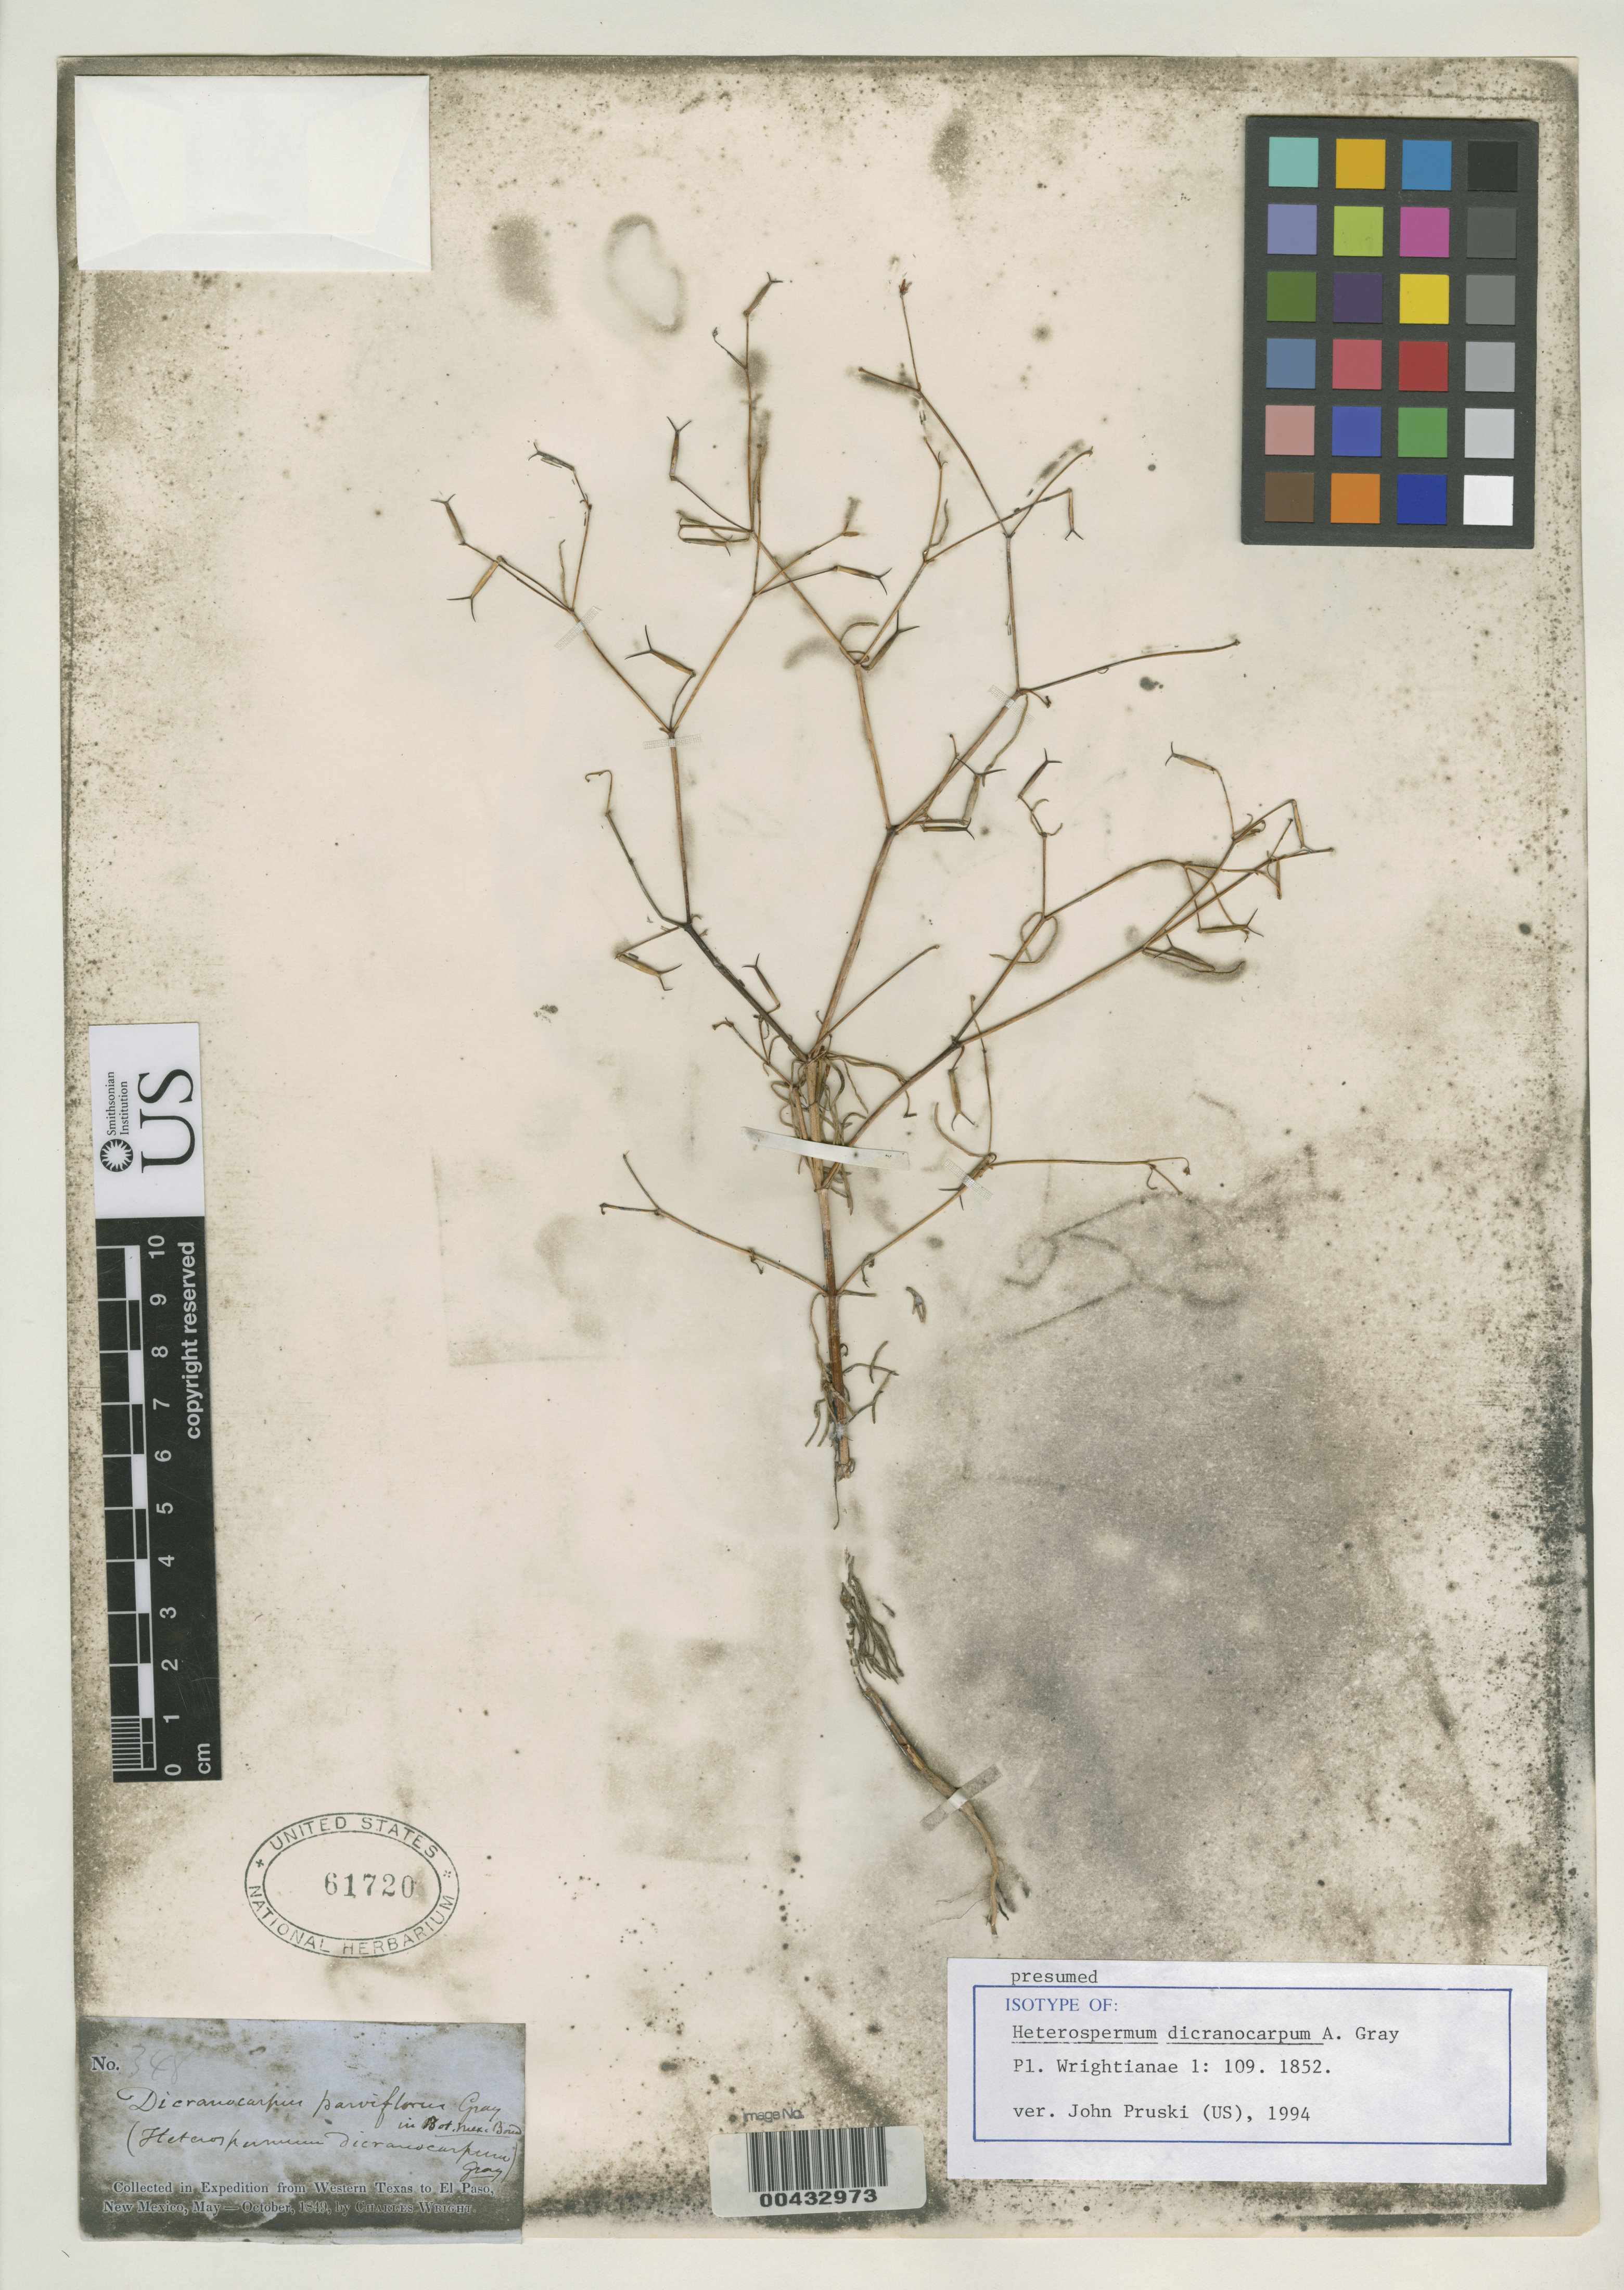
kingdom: Plantae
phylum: Tracheophyta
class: Magnoliopsida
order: Asterales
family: Asteraceae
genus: Heterosperma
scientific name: Heterosperma dicranocarpum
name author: A. Gray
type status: Type Collection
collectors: C. Wright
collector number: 348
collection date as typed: Oct 1849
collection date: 1849-10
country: United States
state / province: Texas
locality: Western Texas to El Paso.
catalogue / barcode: US 61720